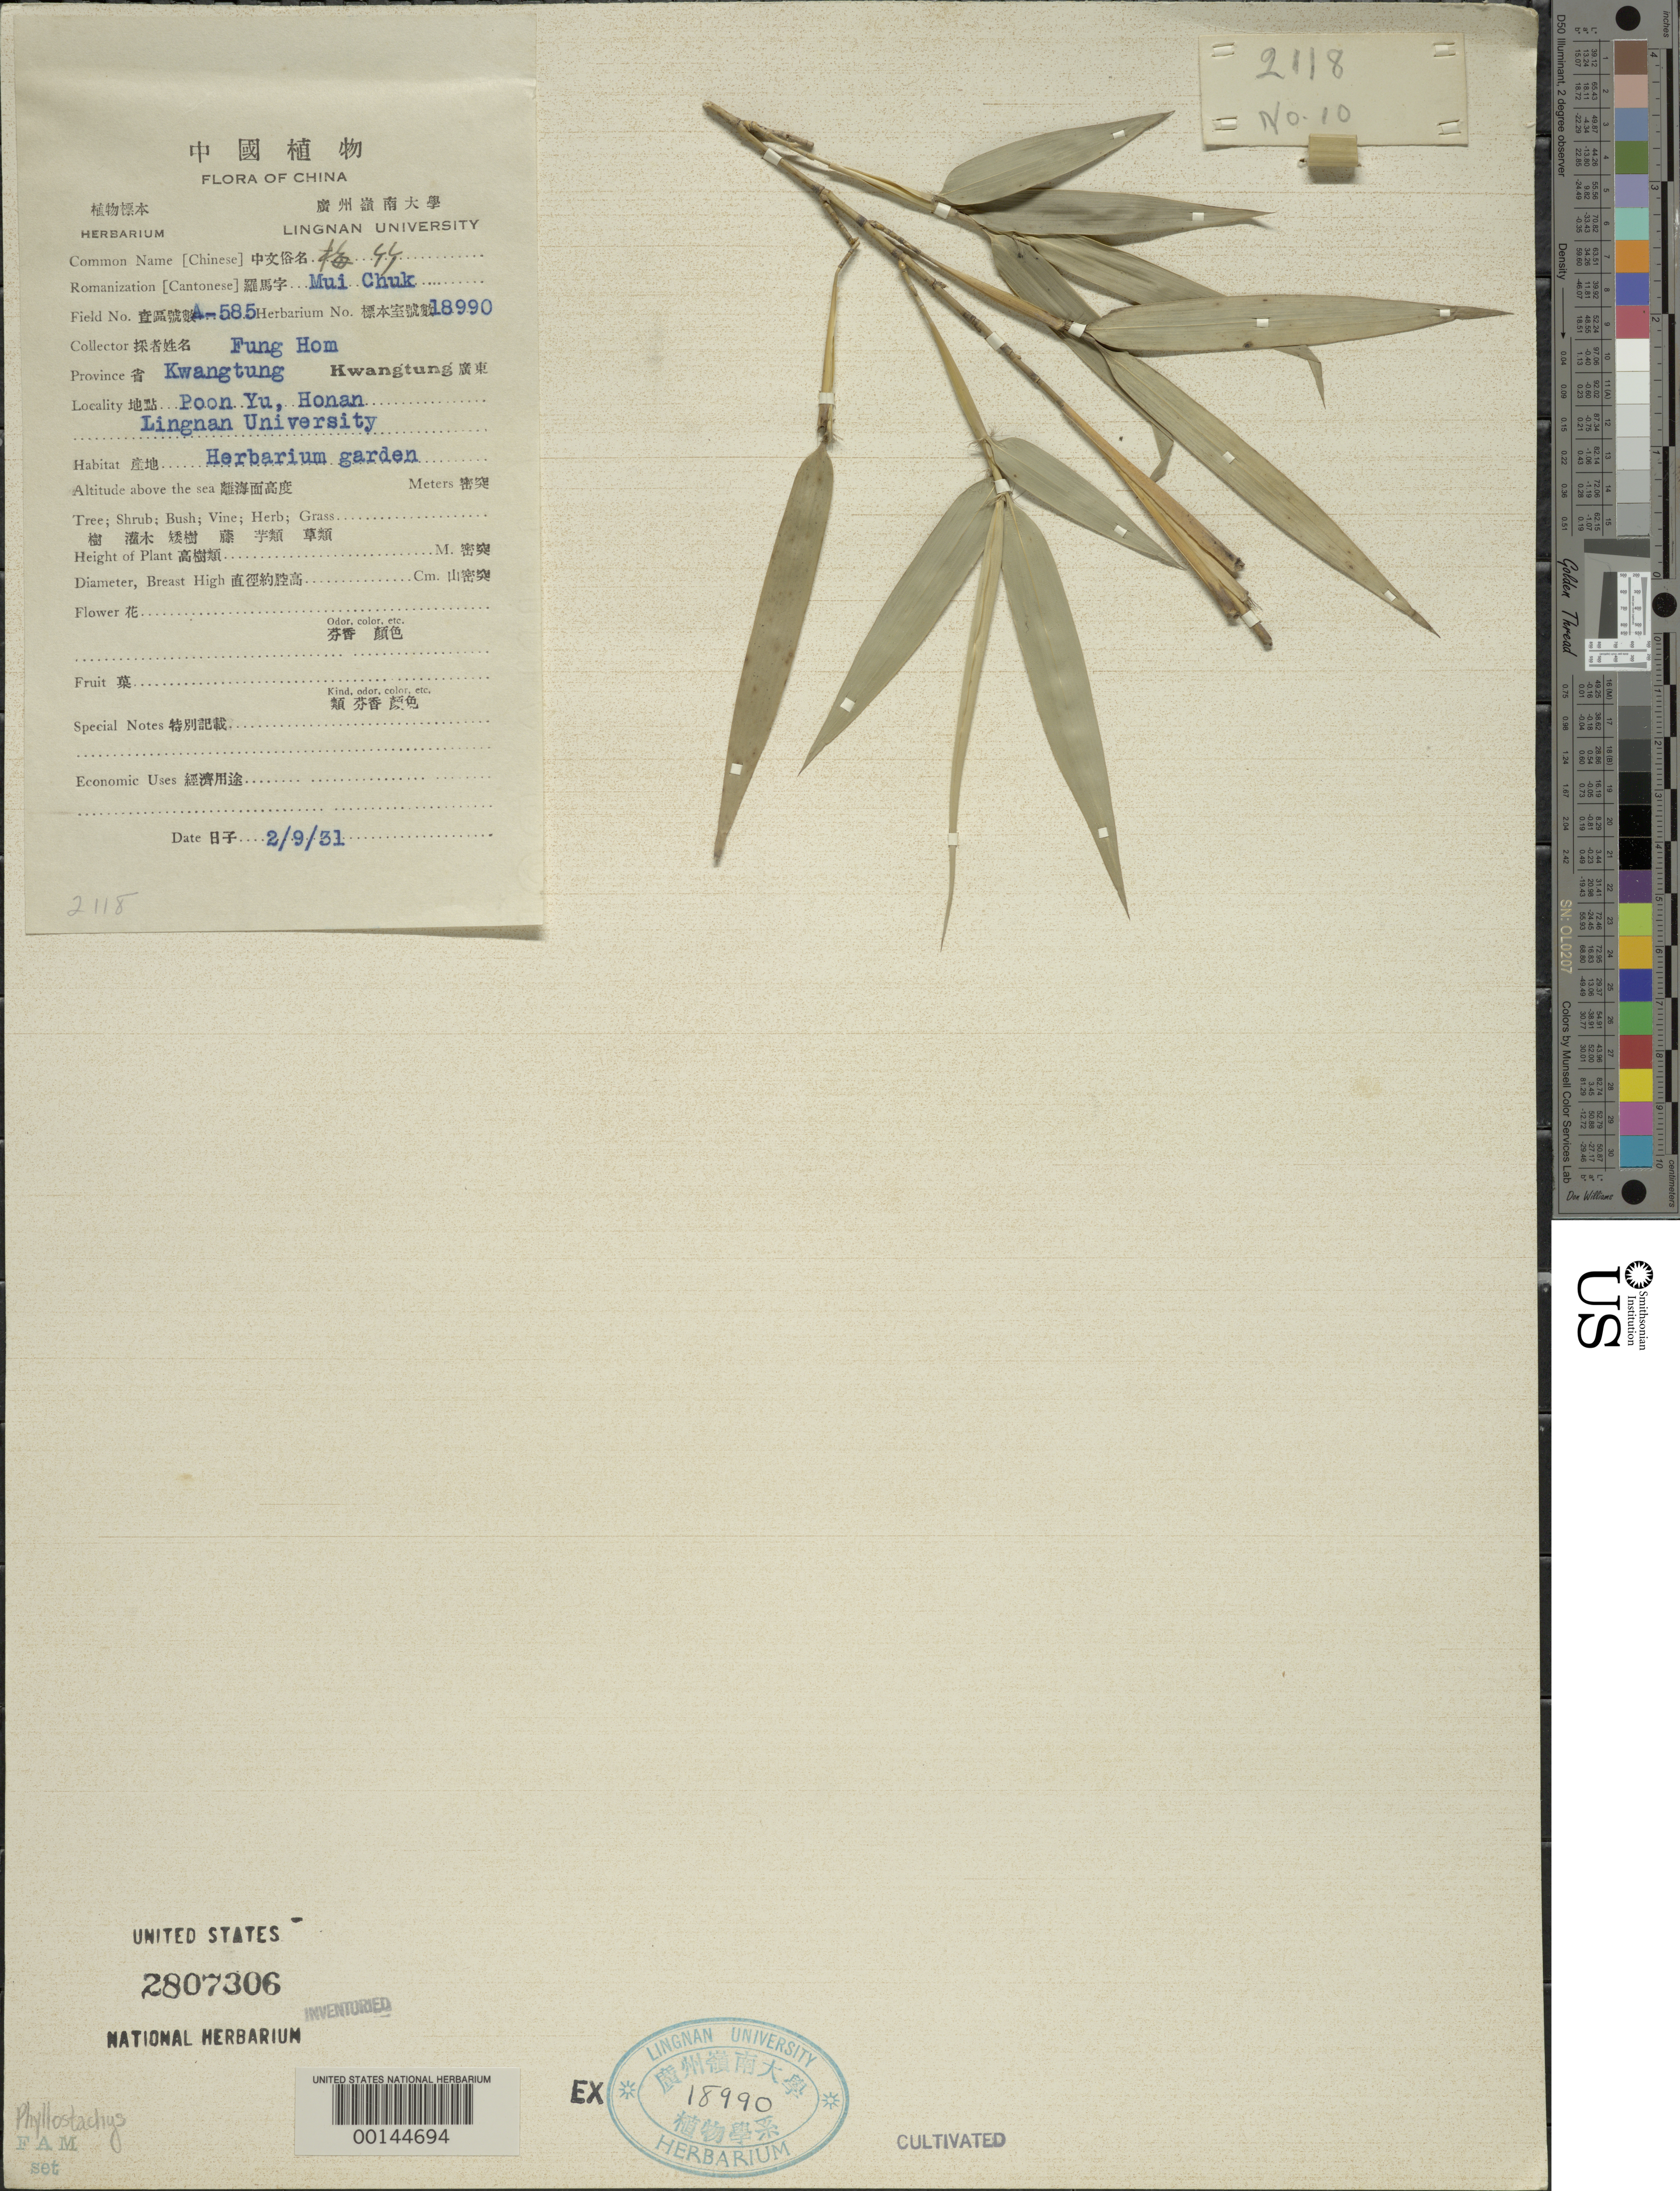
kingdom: Plantae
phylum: Tracheophyta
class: Liliopsida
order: Poales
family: Poaceae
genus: Phyllostachys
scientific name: Phyllostachys sp.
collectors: H. L. Fung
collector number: A-585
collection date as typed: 09 Feb 1931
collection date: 1931-02-09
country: China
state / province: Guangdong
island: Honam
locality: Honan, p'an-yu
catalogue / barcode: US 2807306